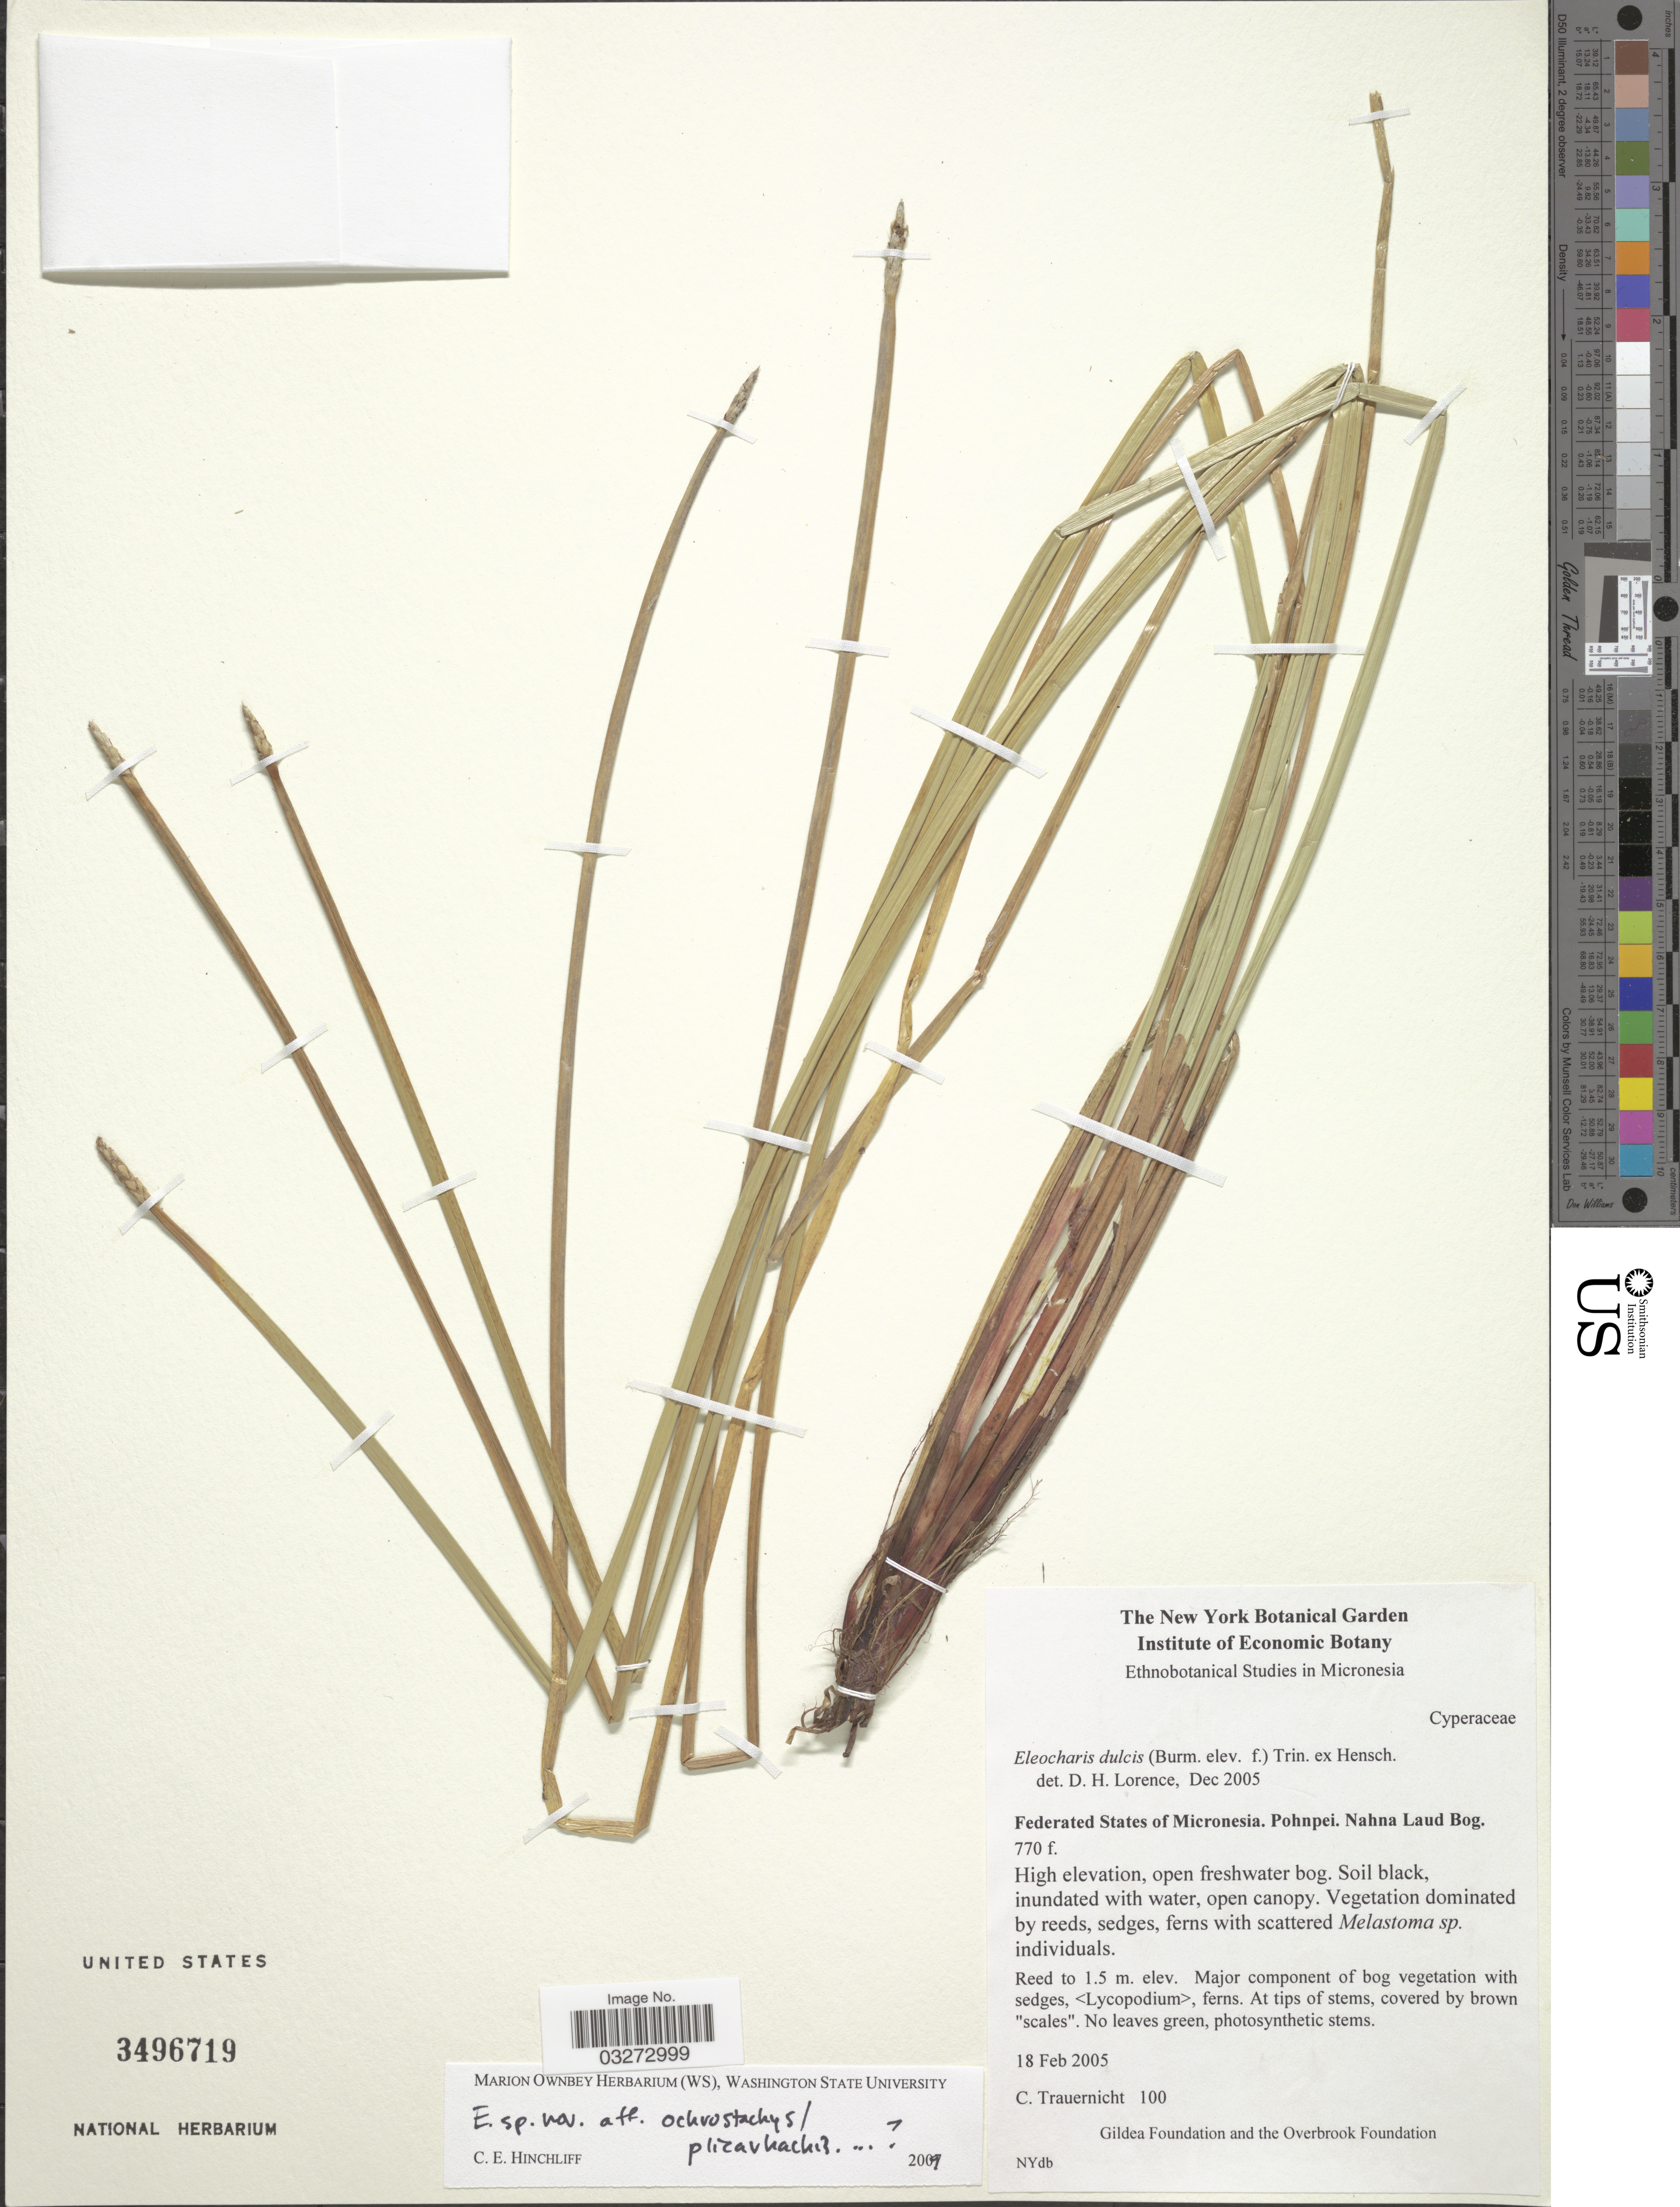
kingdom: Plantae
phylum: Tracheophyta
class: Liliopsida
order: Poales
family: Cyperaceae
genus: Eleocharis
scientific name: Eleocharis sp.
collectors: C. Trauernicht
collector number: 100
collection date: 2005-02-18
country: Micronesia, Federated States of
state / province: Pohnpei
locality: Federated States of Micronesia. Nahna Laud Bog.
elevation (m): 235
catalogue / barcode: US 3496719